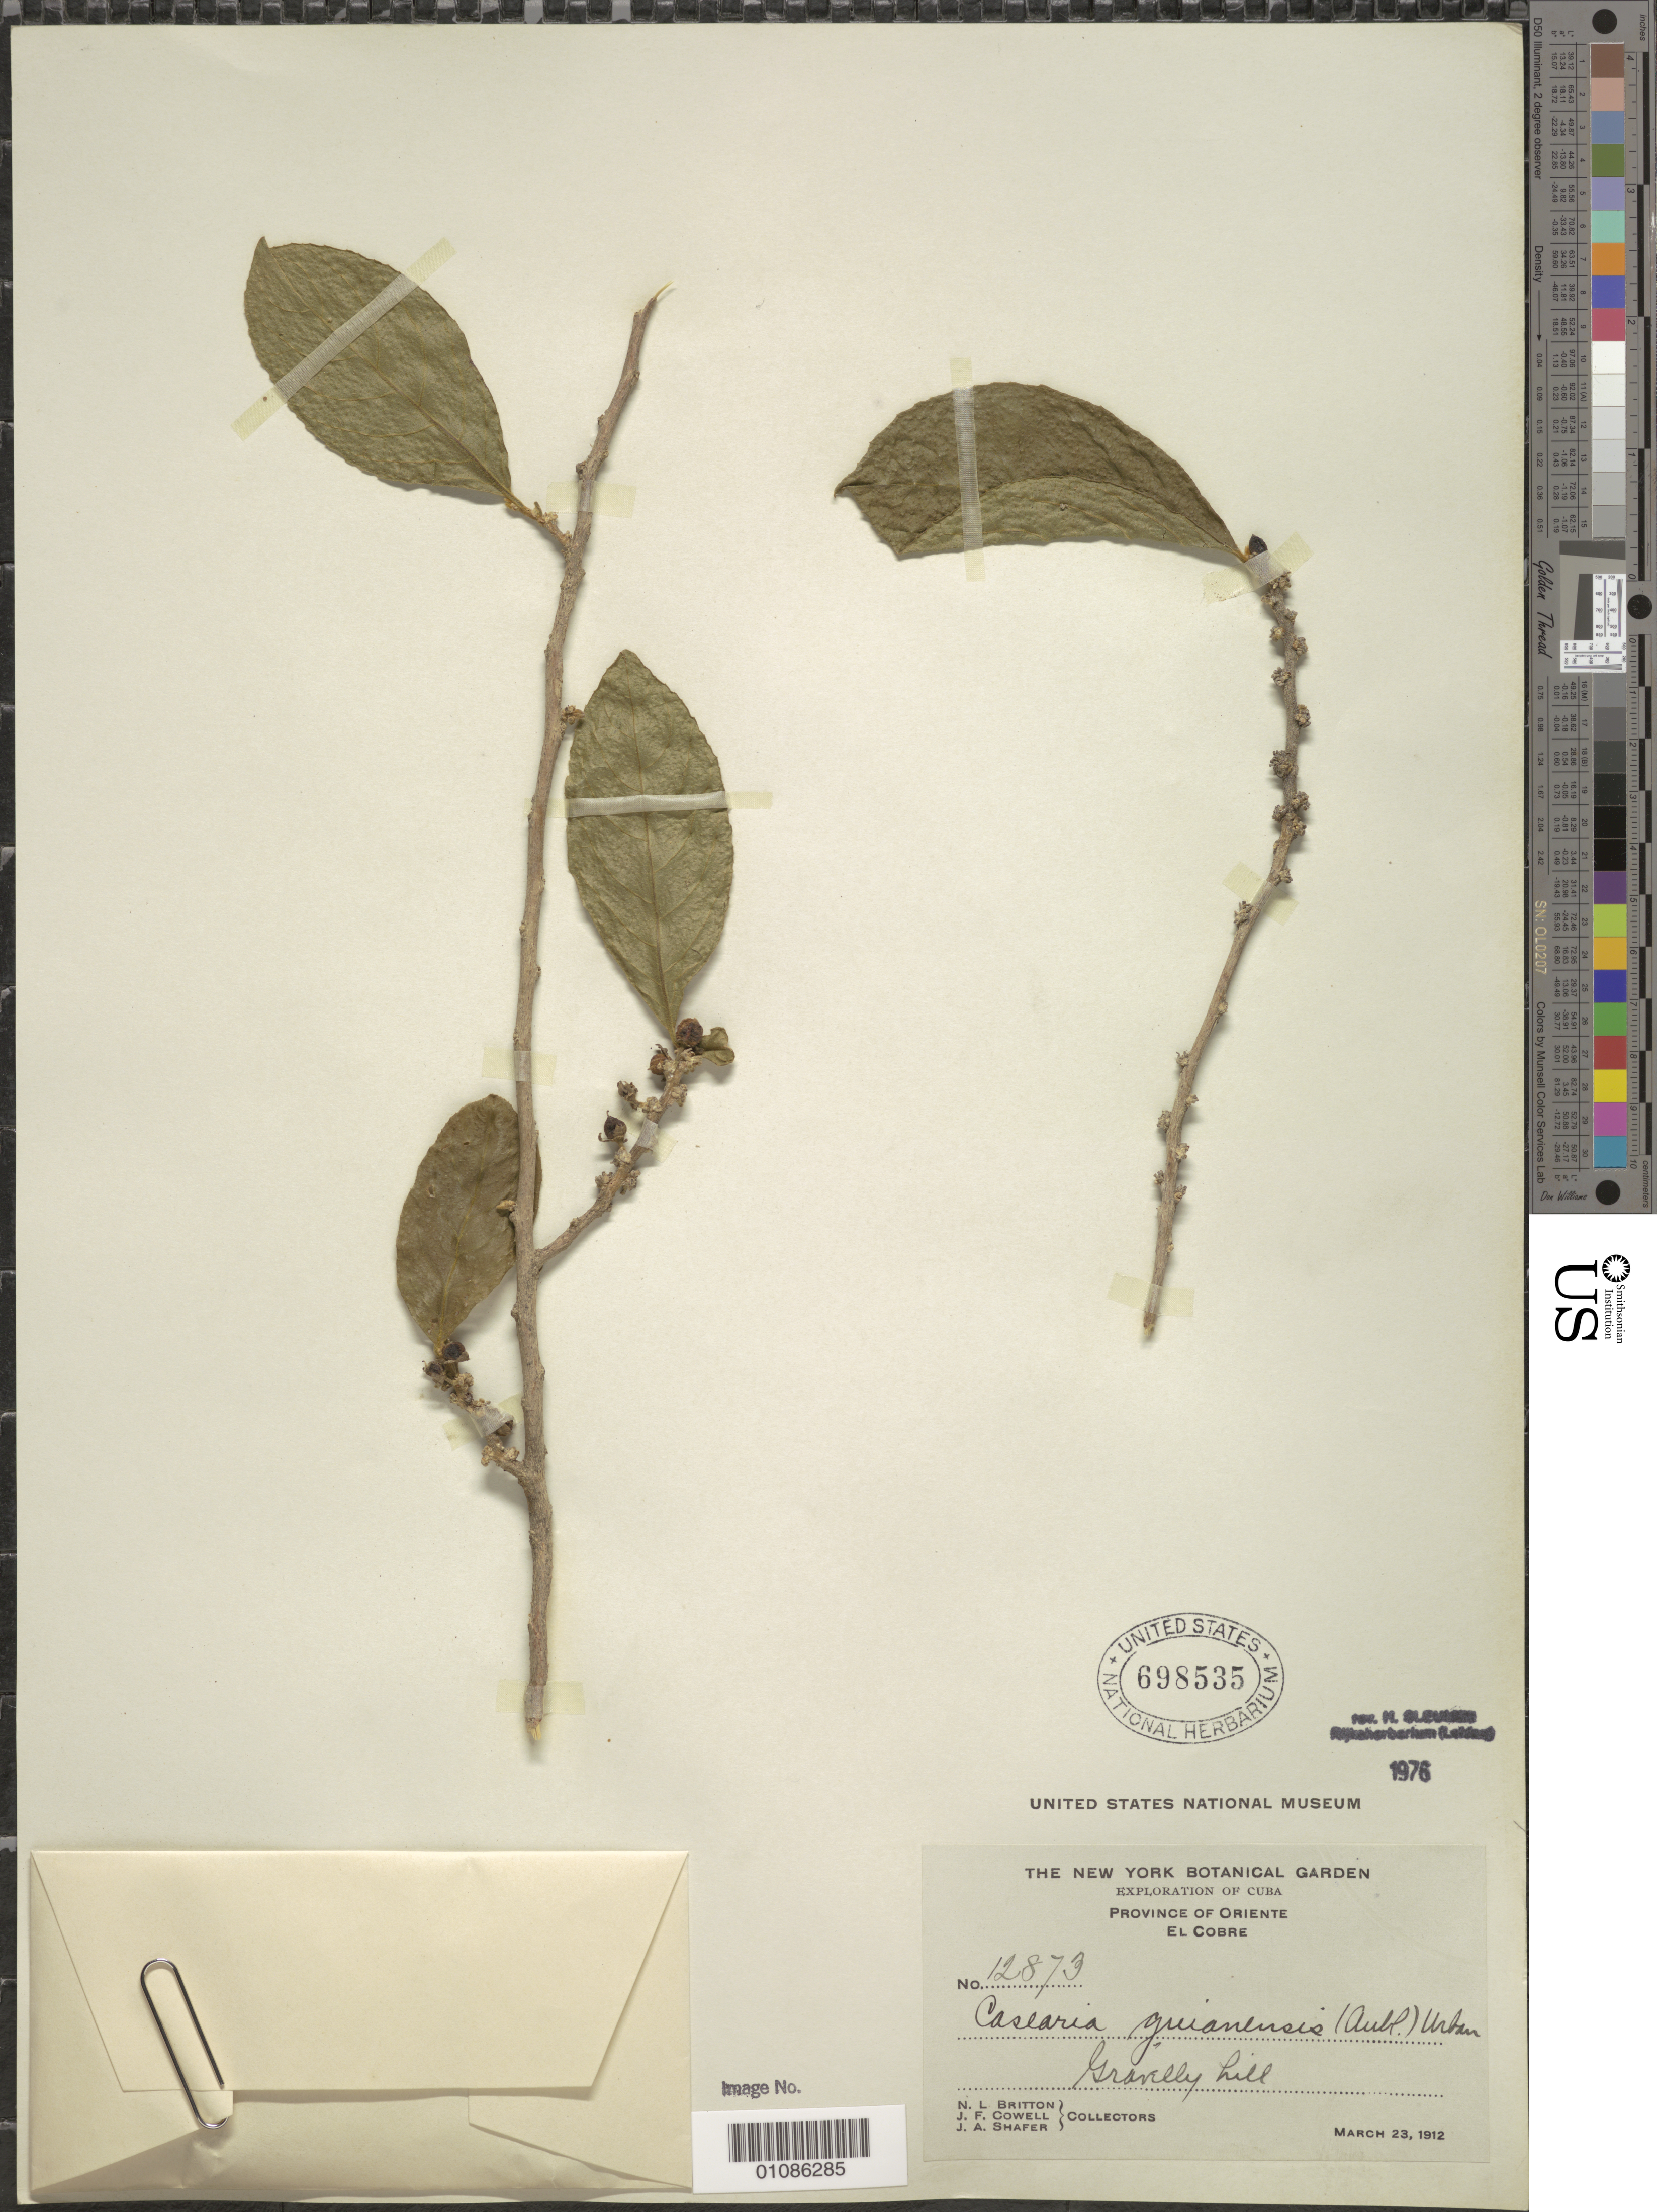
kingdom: Plantae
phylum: Tracheophyta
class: Magnoliopsida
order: Malpighiales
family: Salicaceae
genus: Casearia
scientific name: Casearia guianensis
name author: (Aubl.) Urb.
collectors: N. Britton, J. F. Cowell & J. A. Shafer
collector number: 12873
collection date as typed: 23 Mar 1912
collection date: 1912-03-23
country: Cuba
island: Cuba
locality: Oriente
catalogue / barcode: US 698535